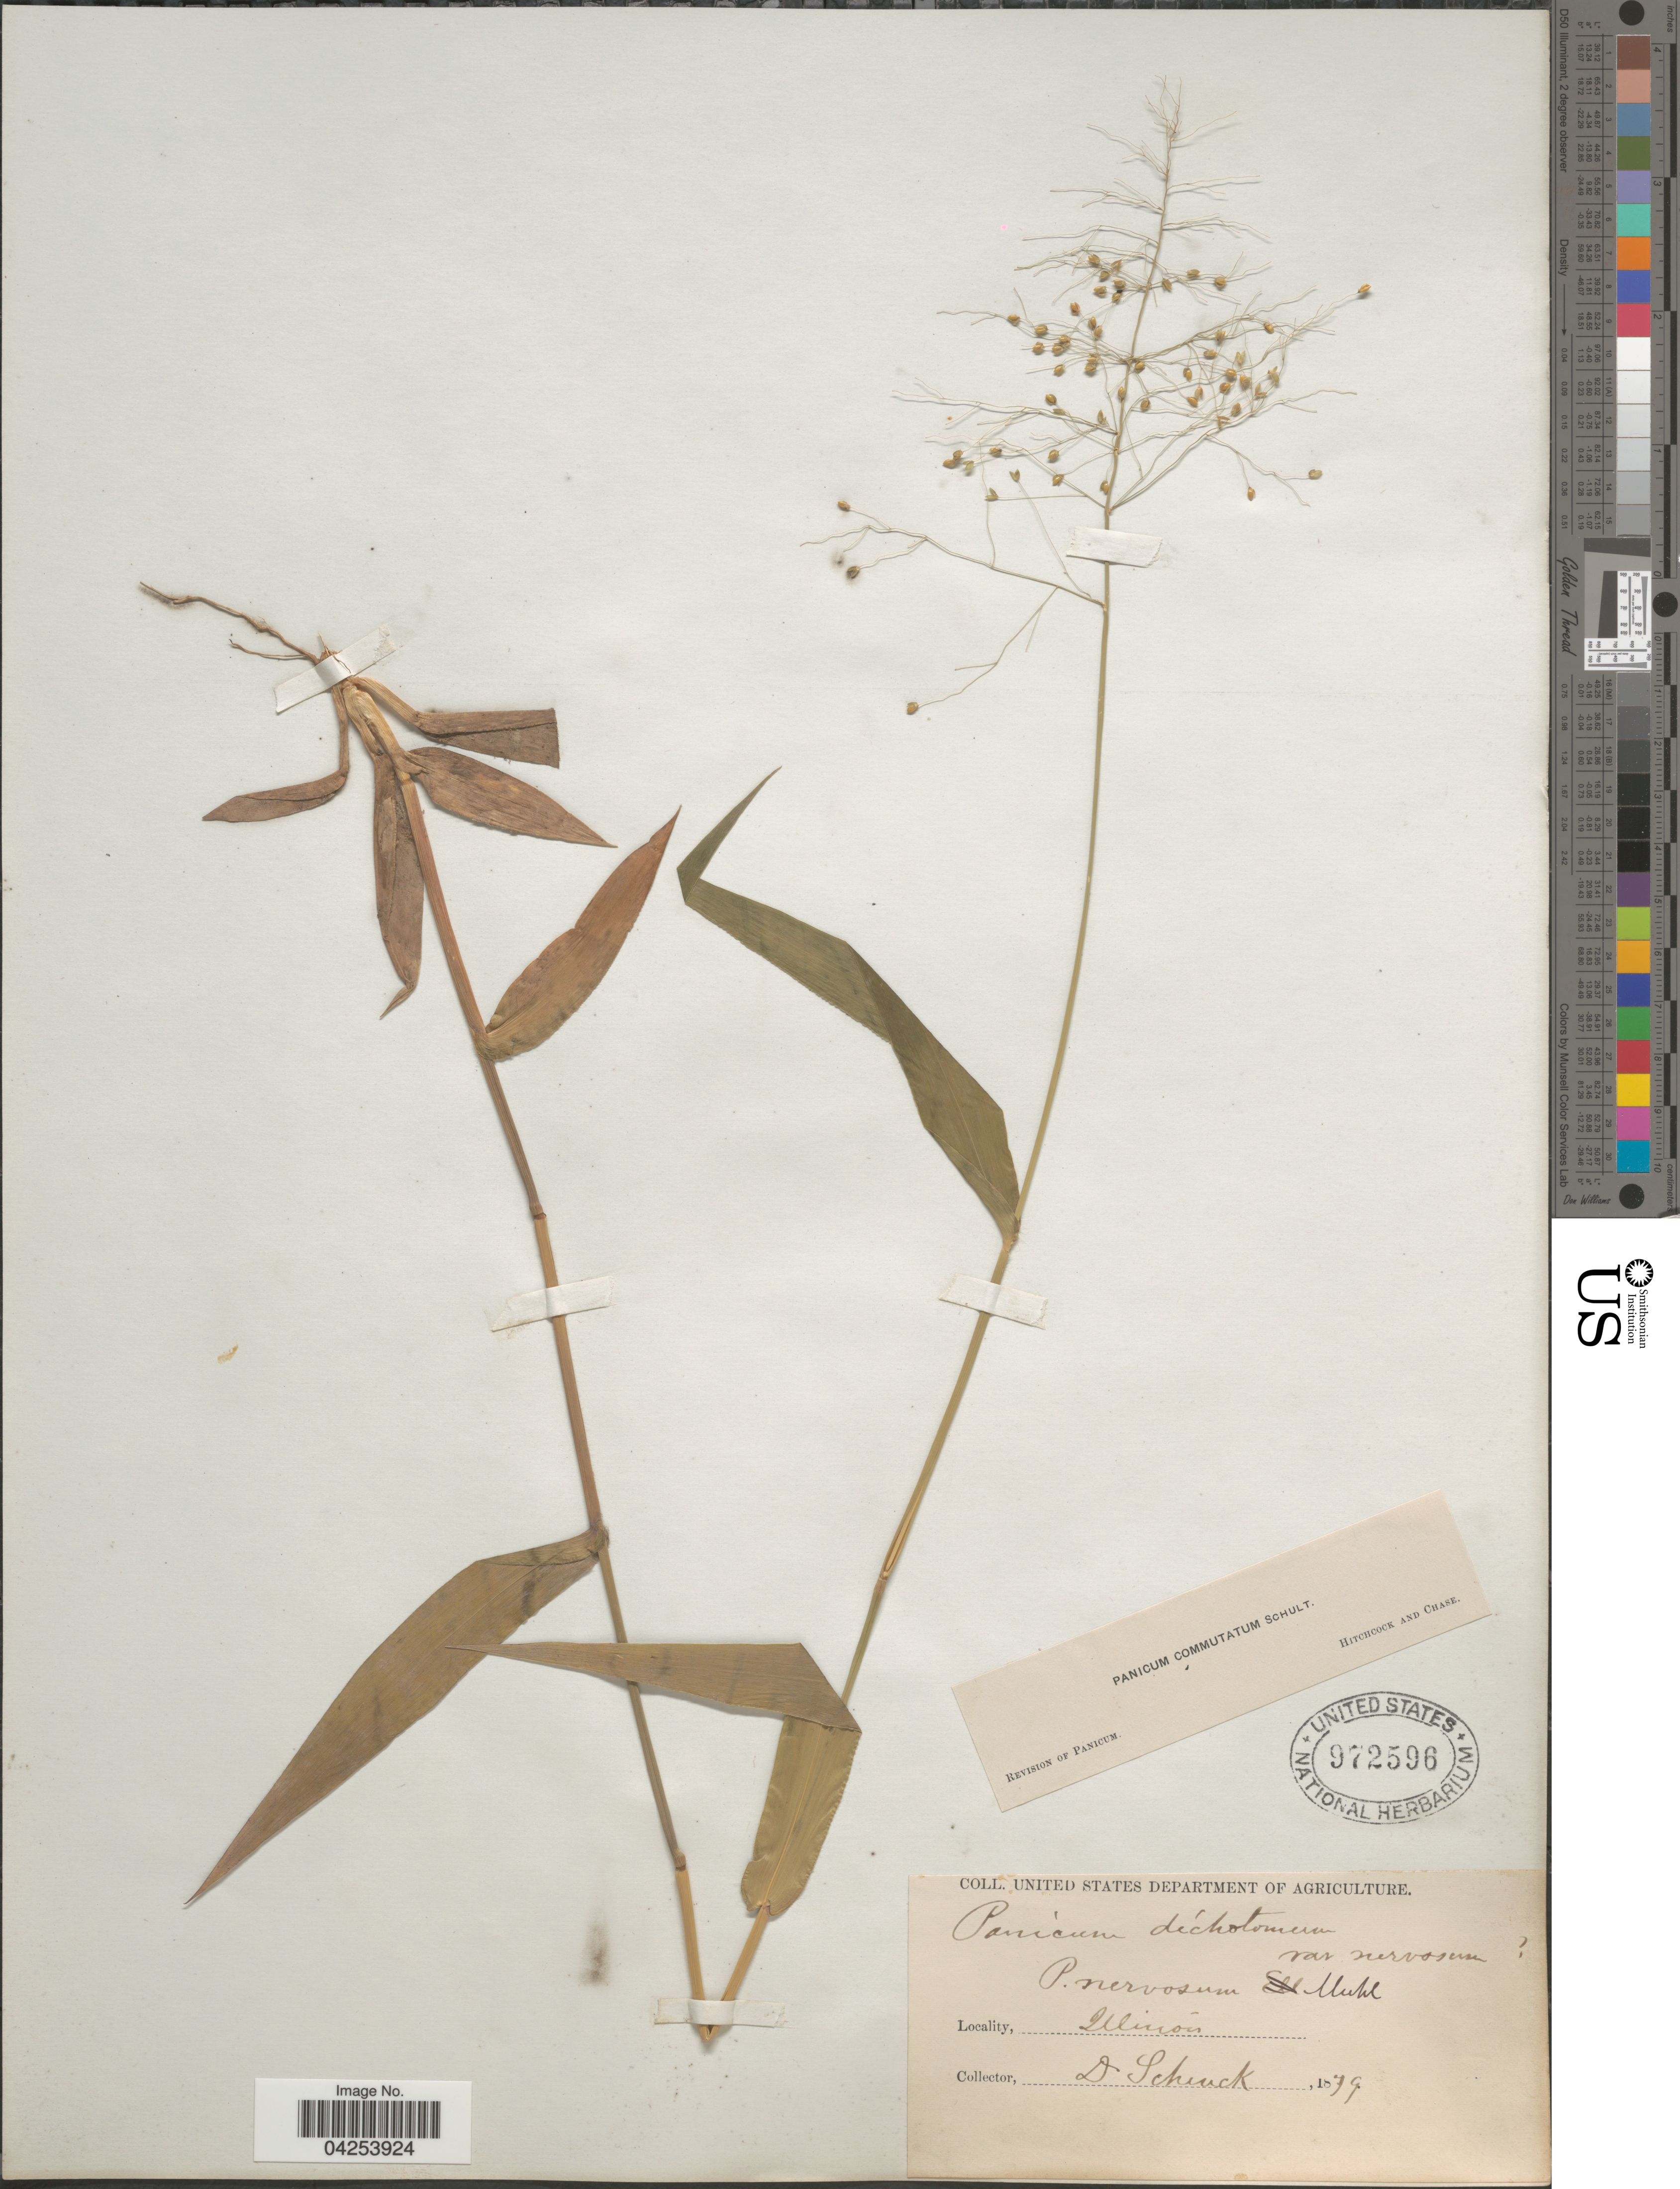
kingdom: Plantae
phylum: Tracheophyta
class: Liliopsida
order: Poales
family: Poaceae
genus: Dichanthelium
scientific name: Dichanthelium commutatum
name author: (Schult.) Gould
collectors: D. Schnick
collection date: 1879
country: United States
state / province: Illinois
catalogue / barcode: US 972596